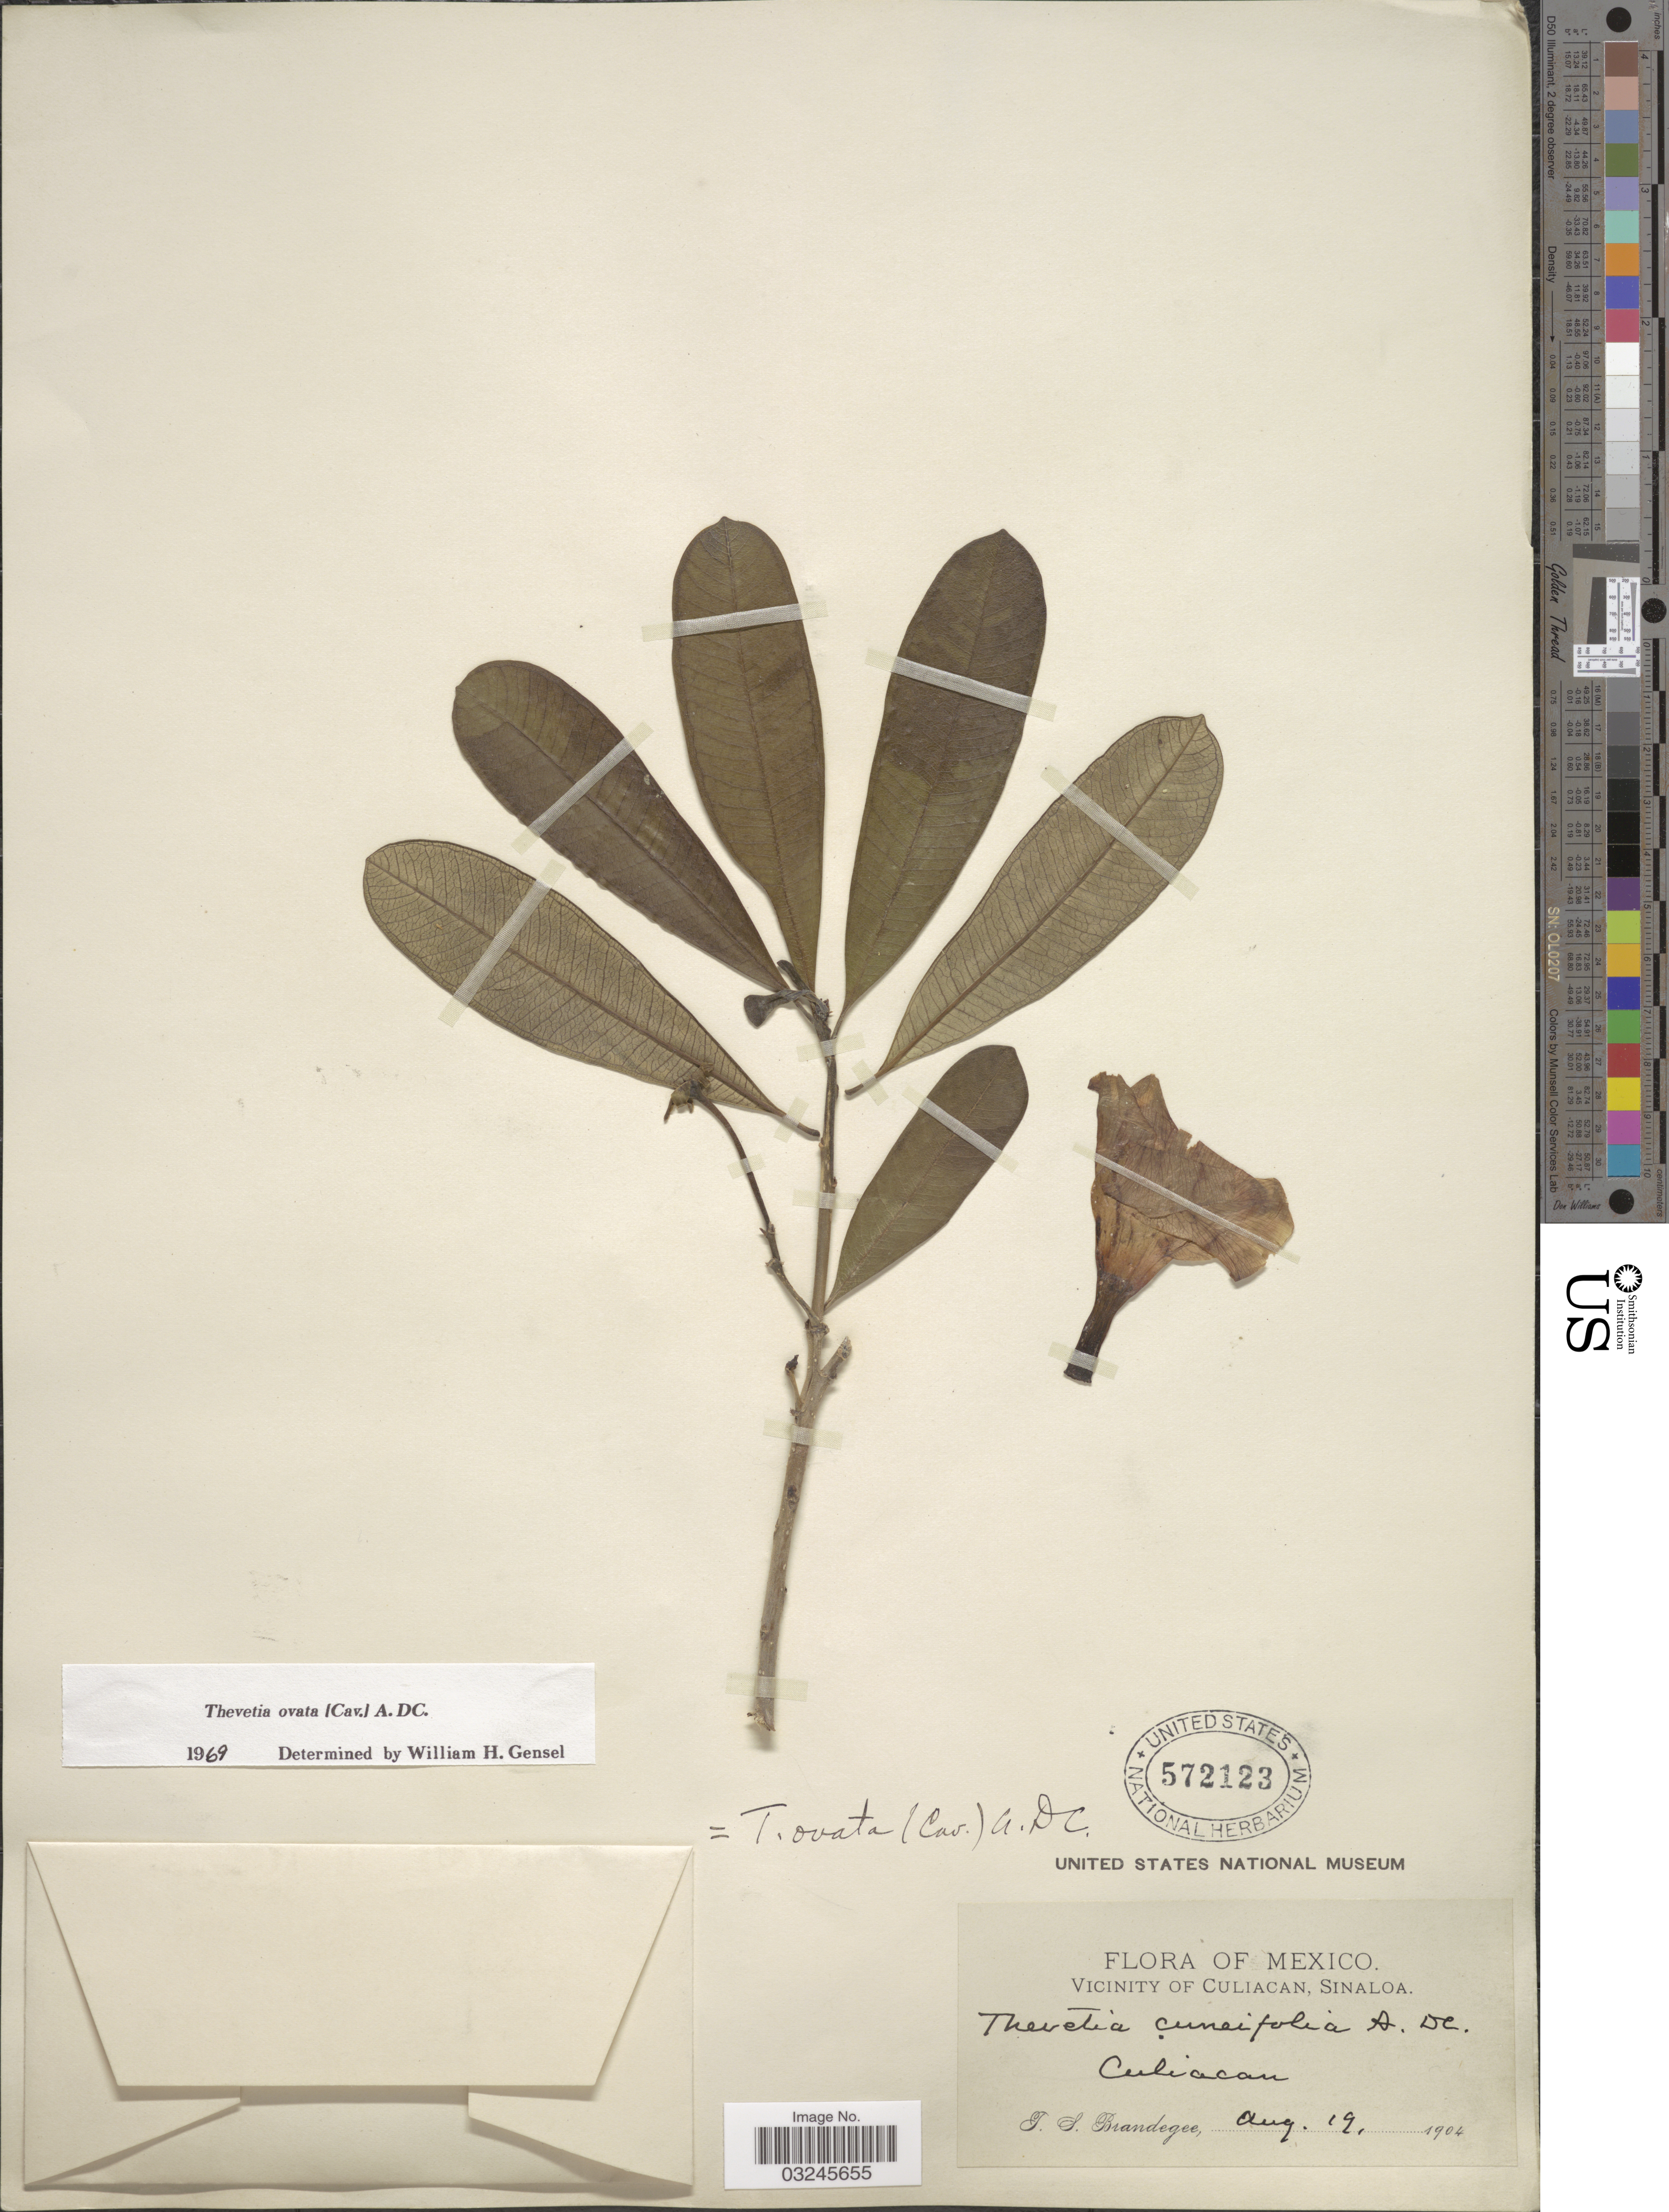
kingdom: Plantae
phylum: Tracheophyta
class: Magnoliopsida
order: Gentianales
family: Apocynaceae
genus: Thevetia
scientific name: Thevetia ovata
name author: (Cav.) A. DC.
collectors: T. S. Brandegee (herbarium)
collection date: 1904-08-19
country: Mexico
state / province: Sinaloa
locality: Vicinity of Culiacan, Sinaloa, Culiacan.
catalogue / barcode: US 572123